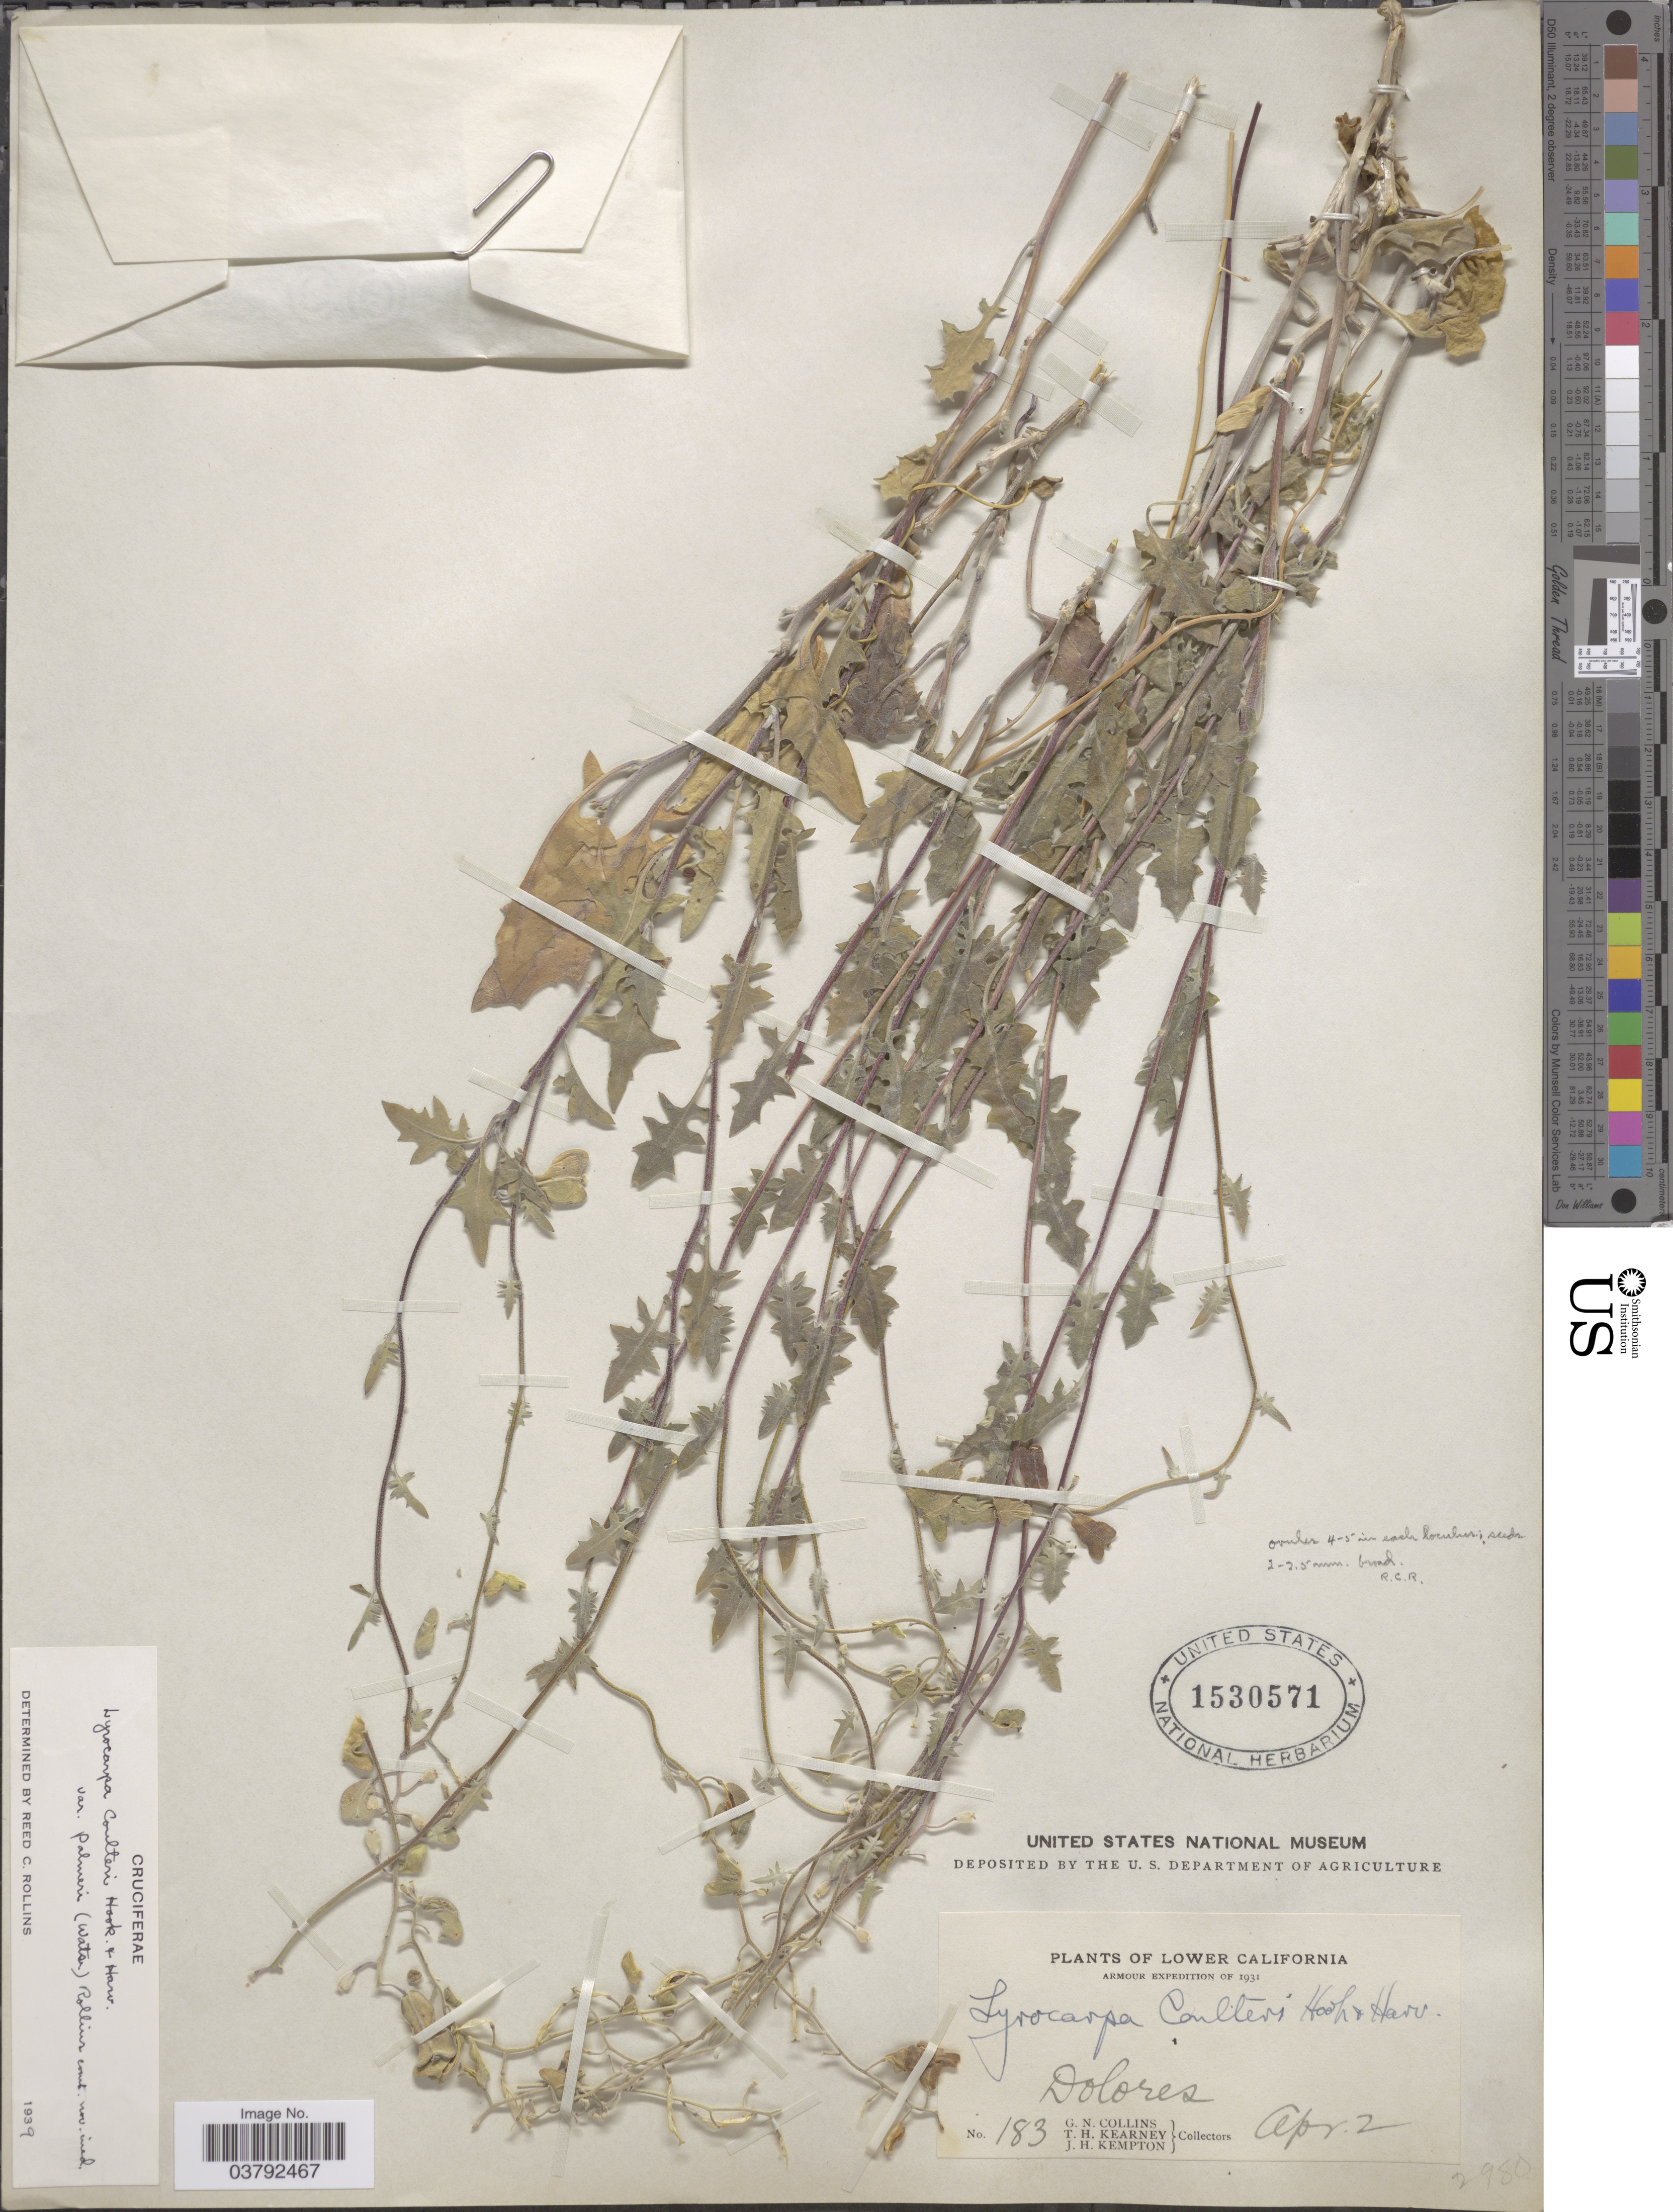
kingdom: Plantae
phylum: Tracheophyta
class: Magnoliopsida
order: Brassicales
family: Brassicaceae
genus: Lyrocarpa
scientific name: Lyrocarpa coulteri var. palmeri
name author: (S. Watson) Rollins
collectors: G. Collins, T. H. Kearney & J. H. Kempton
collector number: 183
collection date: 1931-04-02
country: Mexico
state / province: Baja California Sur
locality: Lower California. Dolores.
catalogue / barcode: US 1530571